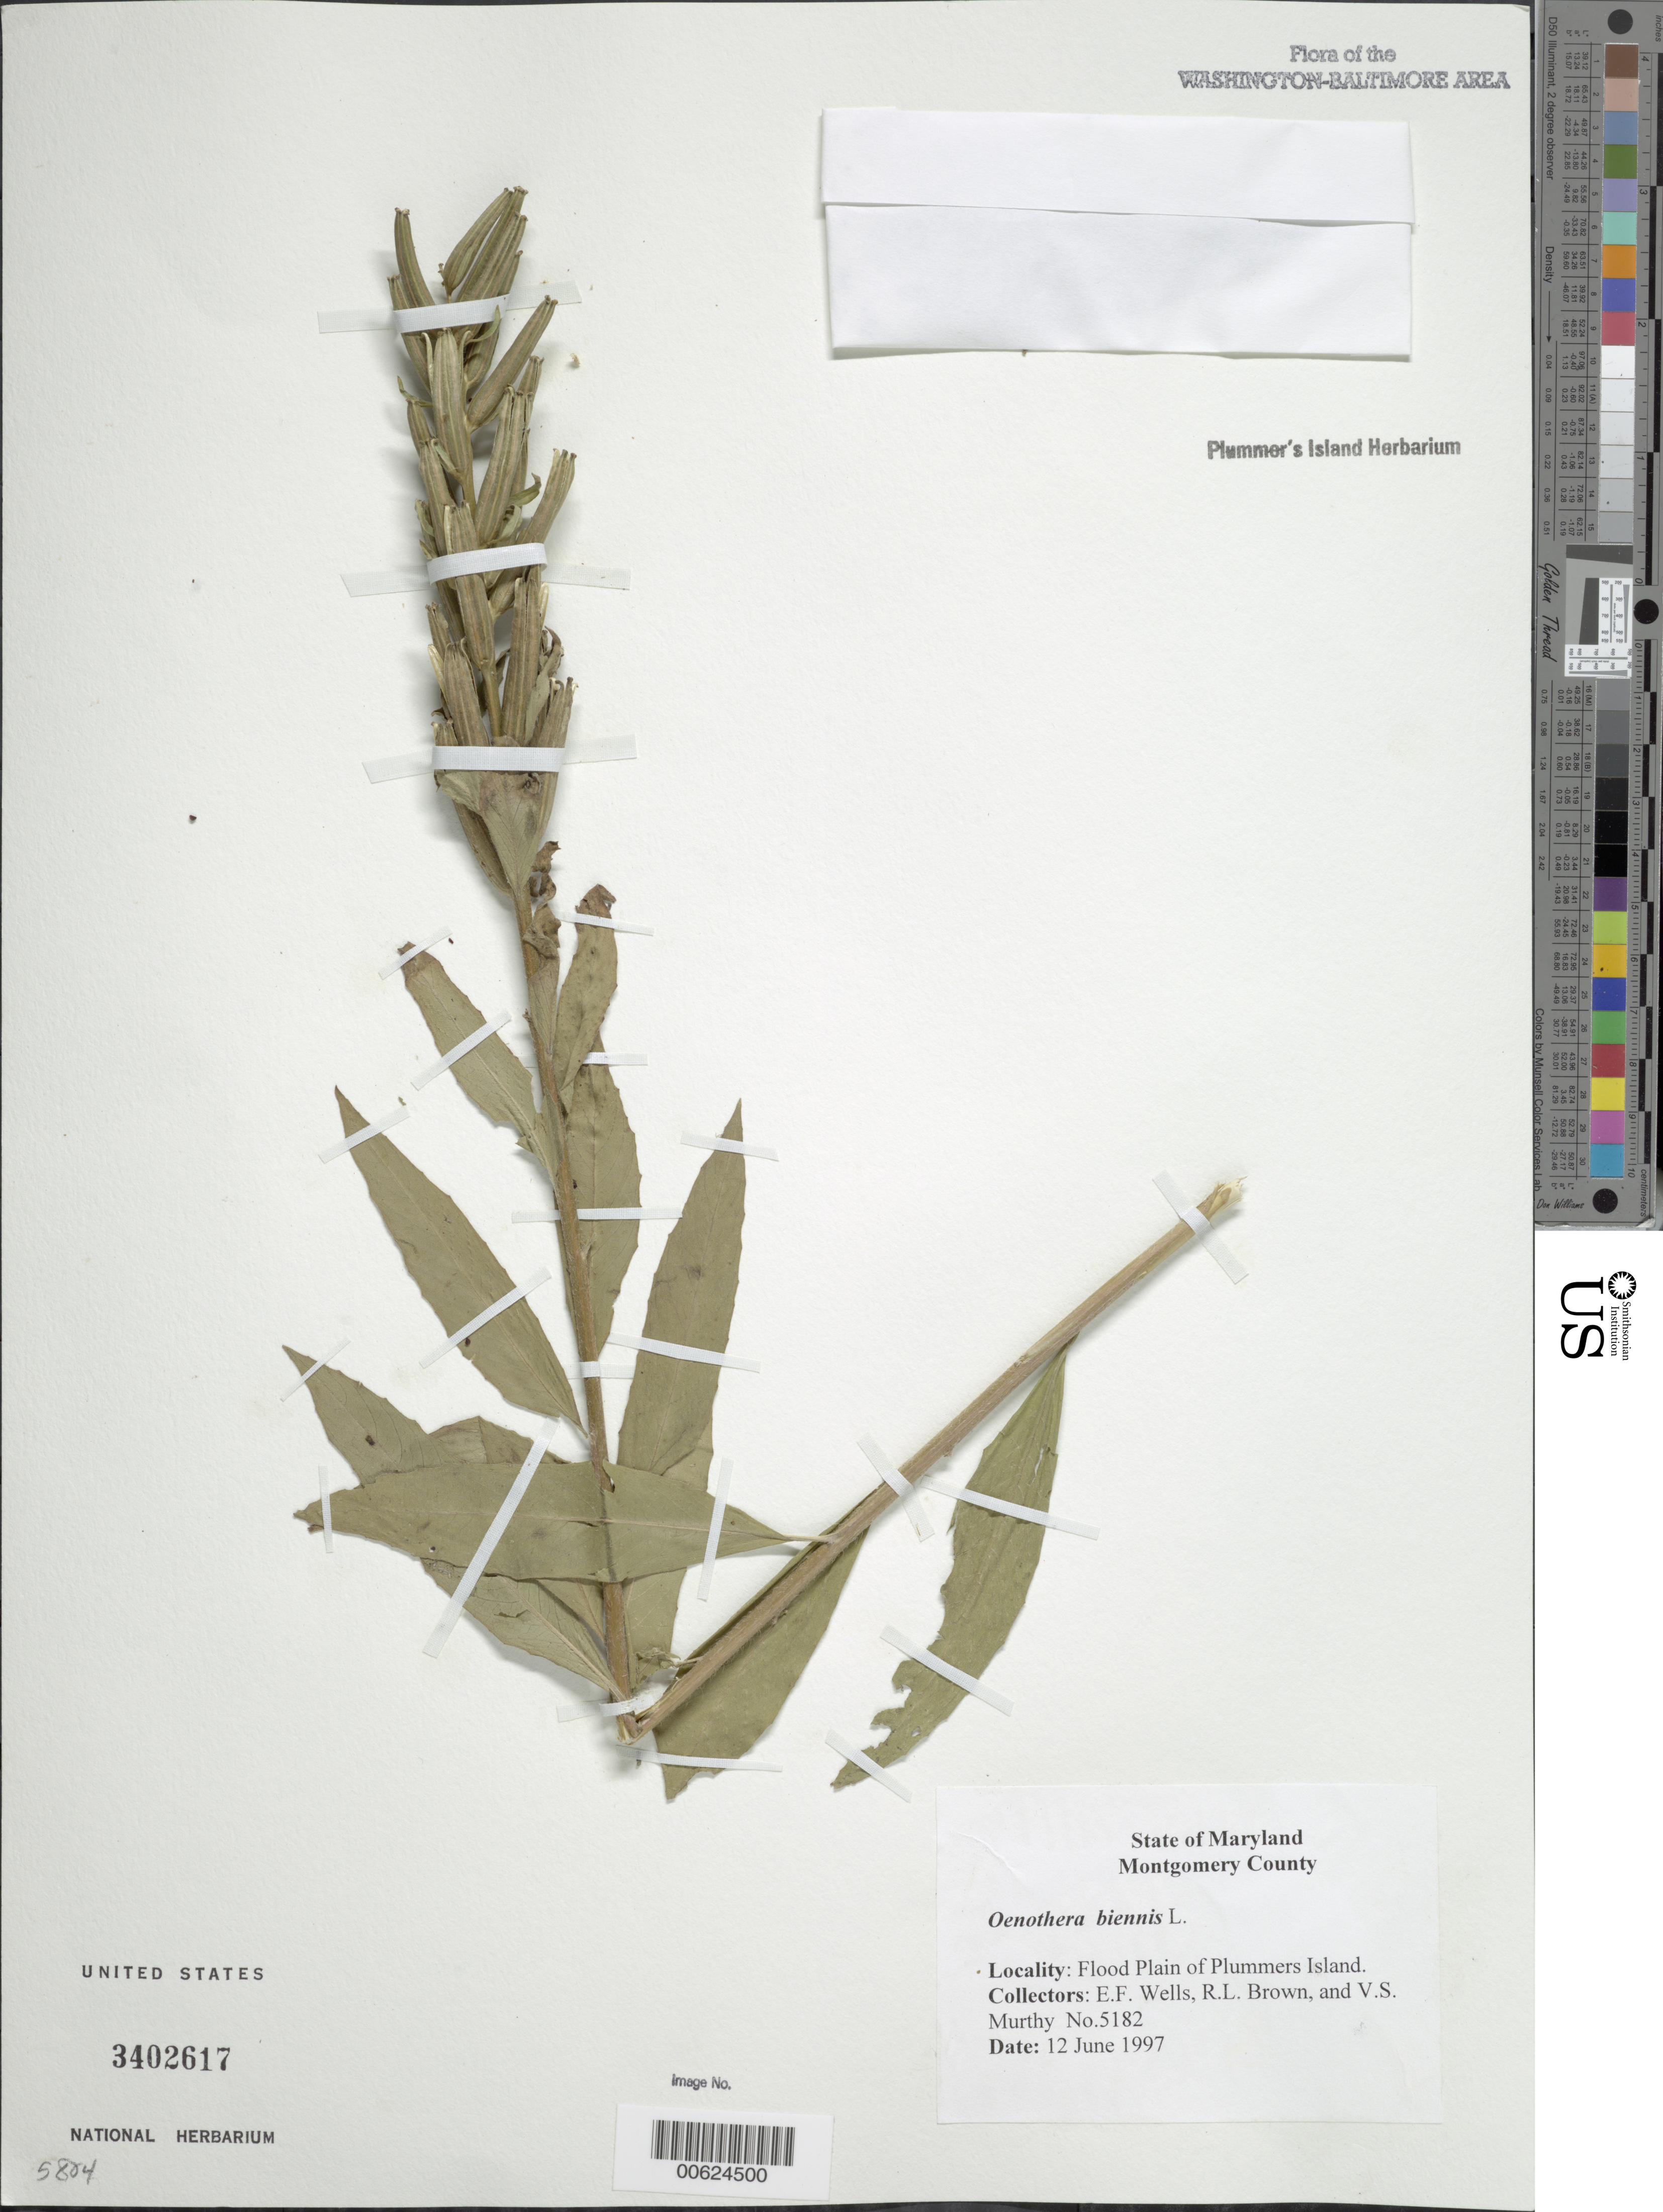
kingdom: Plantae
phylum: Tracheophyta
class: Magnoliopsida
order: Myrtales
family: Onagraceae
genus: Oenothera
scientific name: Oenothera biennis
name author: L.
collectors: E. F. Wells, R. L. Brown & V. S. Murthy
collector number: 5182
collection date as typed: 12 Jun 1997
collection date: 1997-06-12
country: United States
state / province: Maryland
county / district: Montgomery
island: Plummers Island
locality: Flood plain of Plummers Island Plummers Island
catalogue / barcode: US 3402617